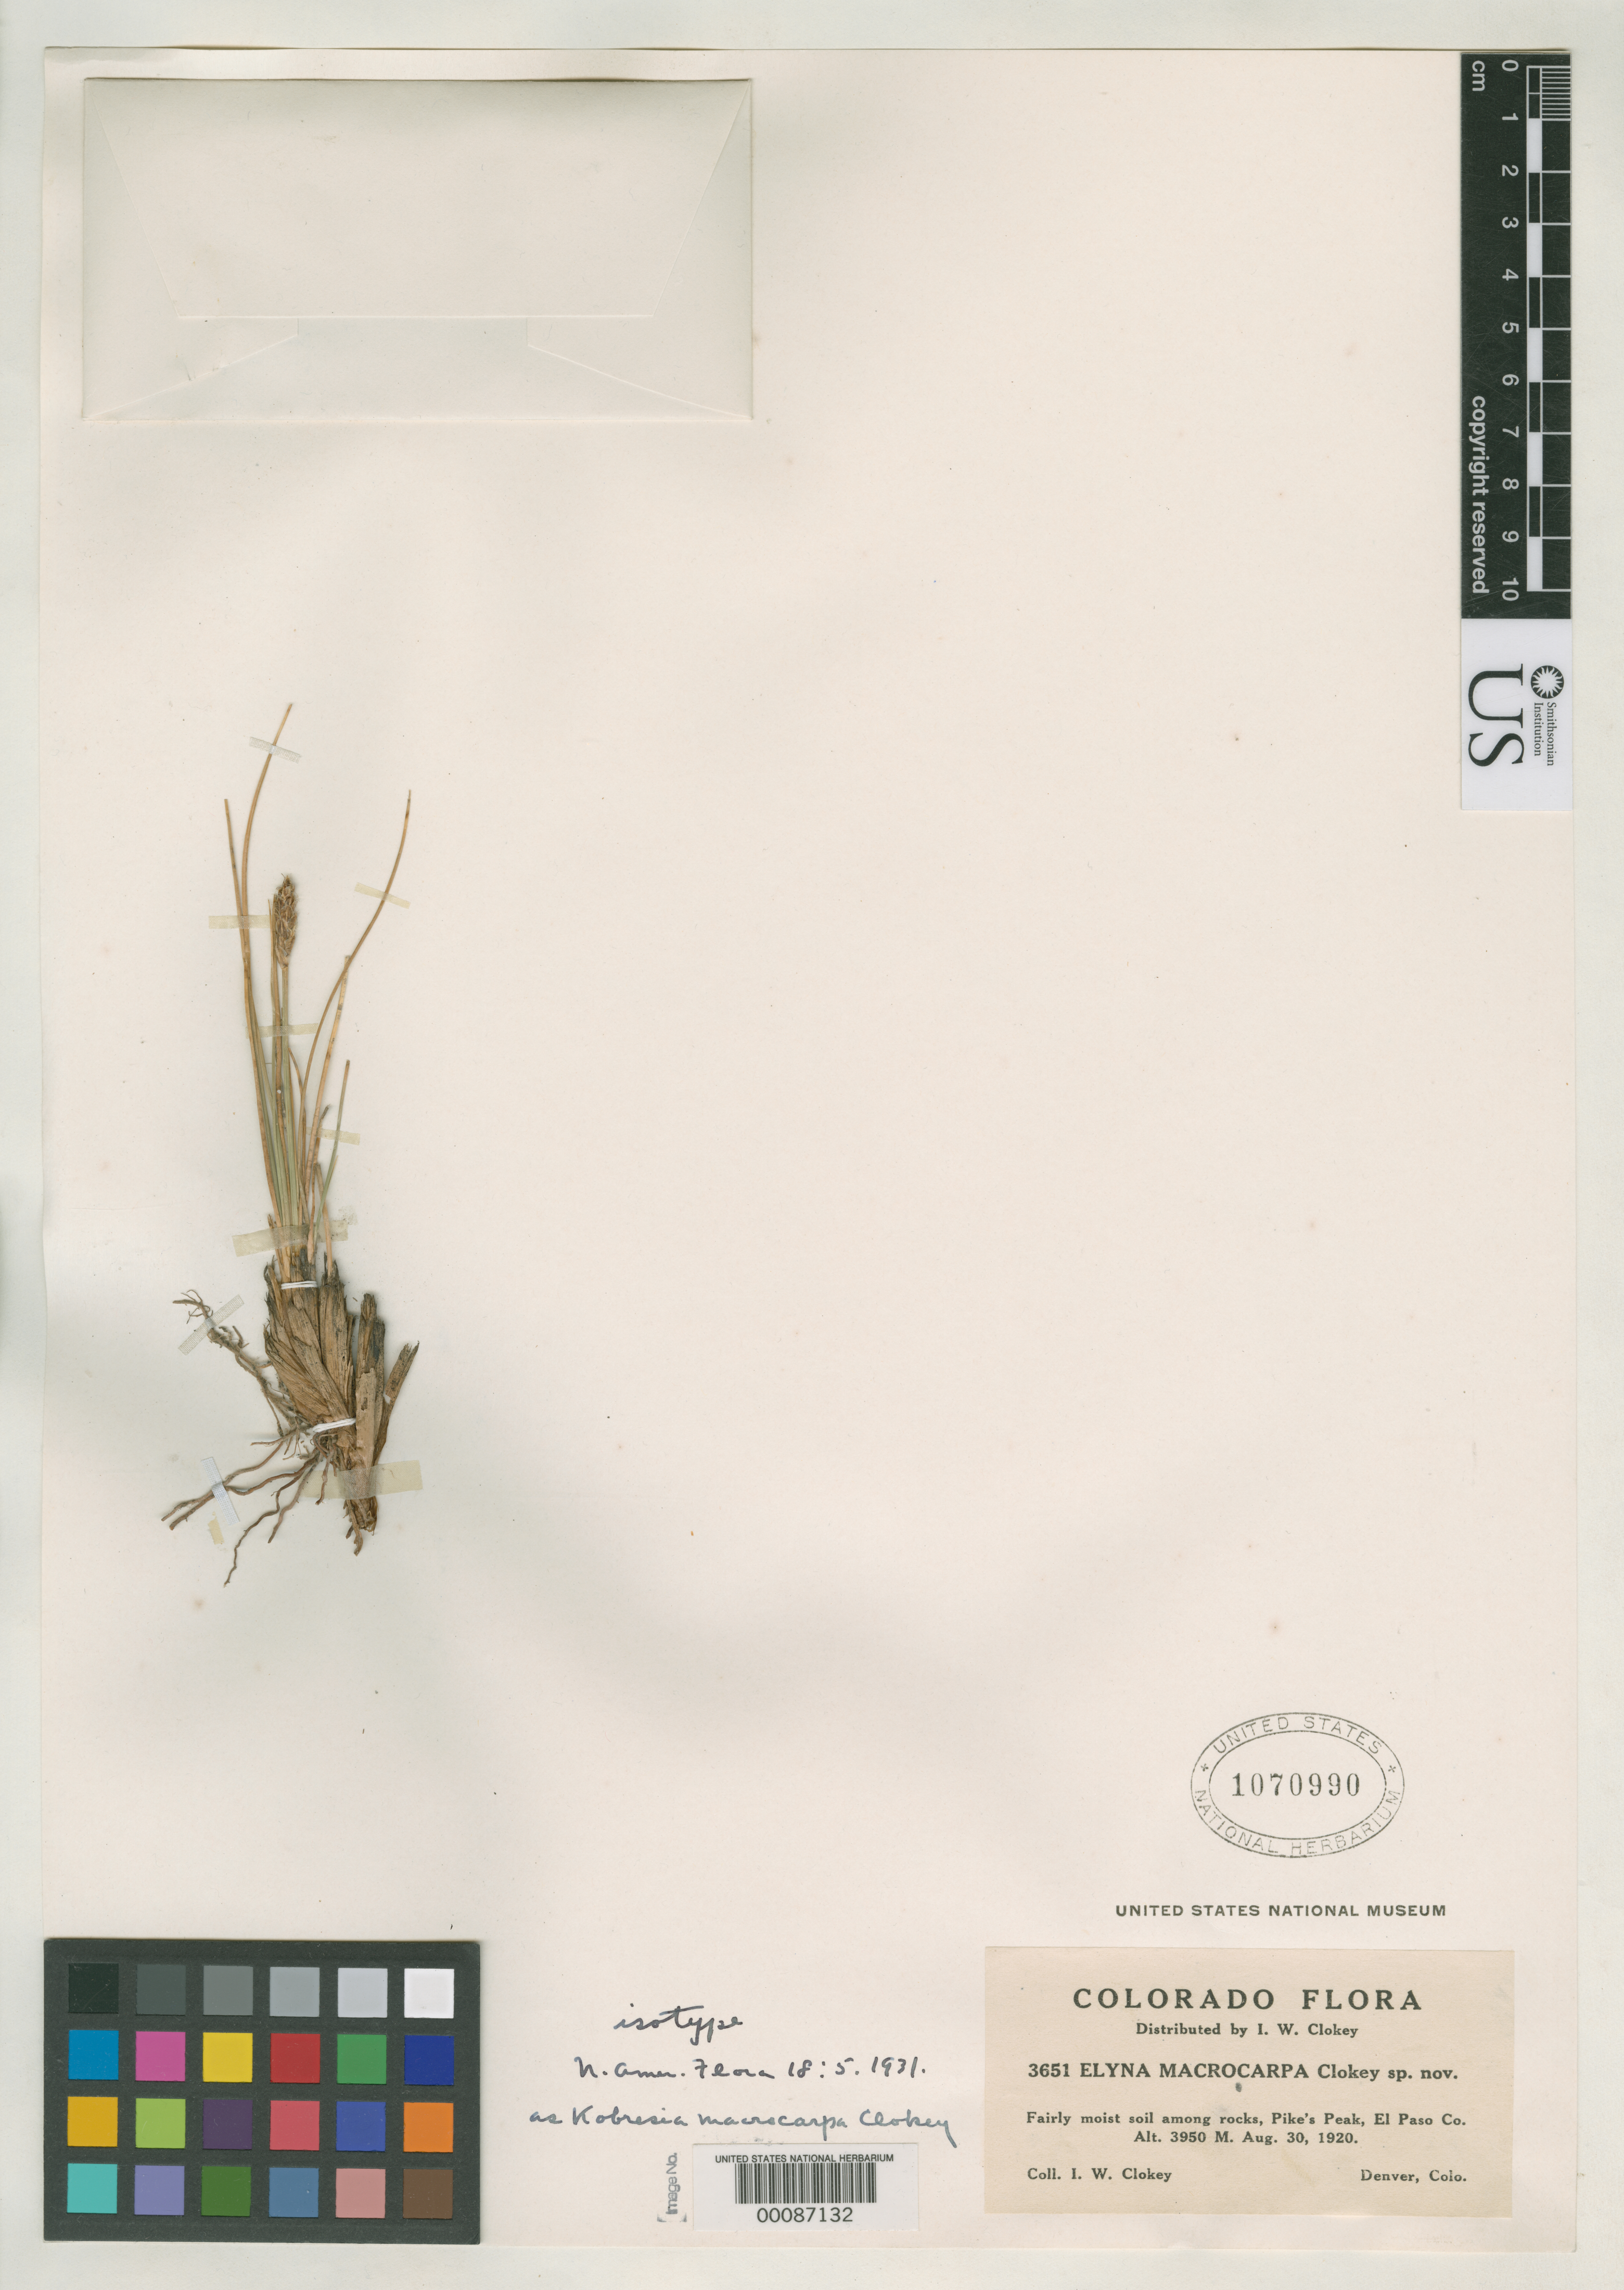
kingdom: Plantae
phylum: Tracheophyta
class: Liliopsida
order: Poales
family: Cyperaceae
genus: Kobresia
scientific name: Kobresia macrocarpa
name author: Clokey in Mack.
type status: Isotype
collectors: I. W. Clokey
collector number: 3651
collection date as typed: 30 Aug 1920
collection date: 1920-08-30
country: United States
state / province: Colorado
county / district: El Paso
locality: Pike's Peak.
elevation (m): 3950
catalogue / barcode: US 1070990